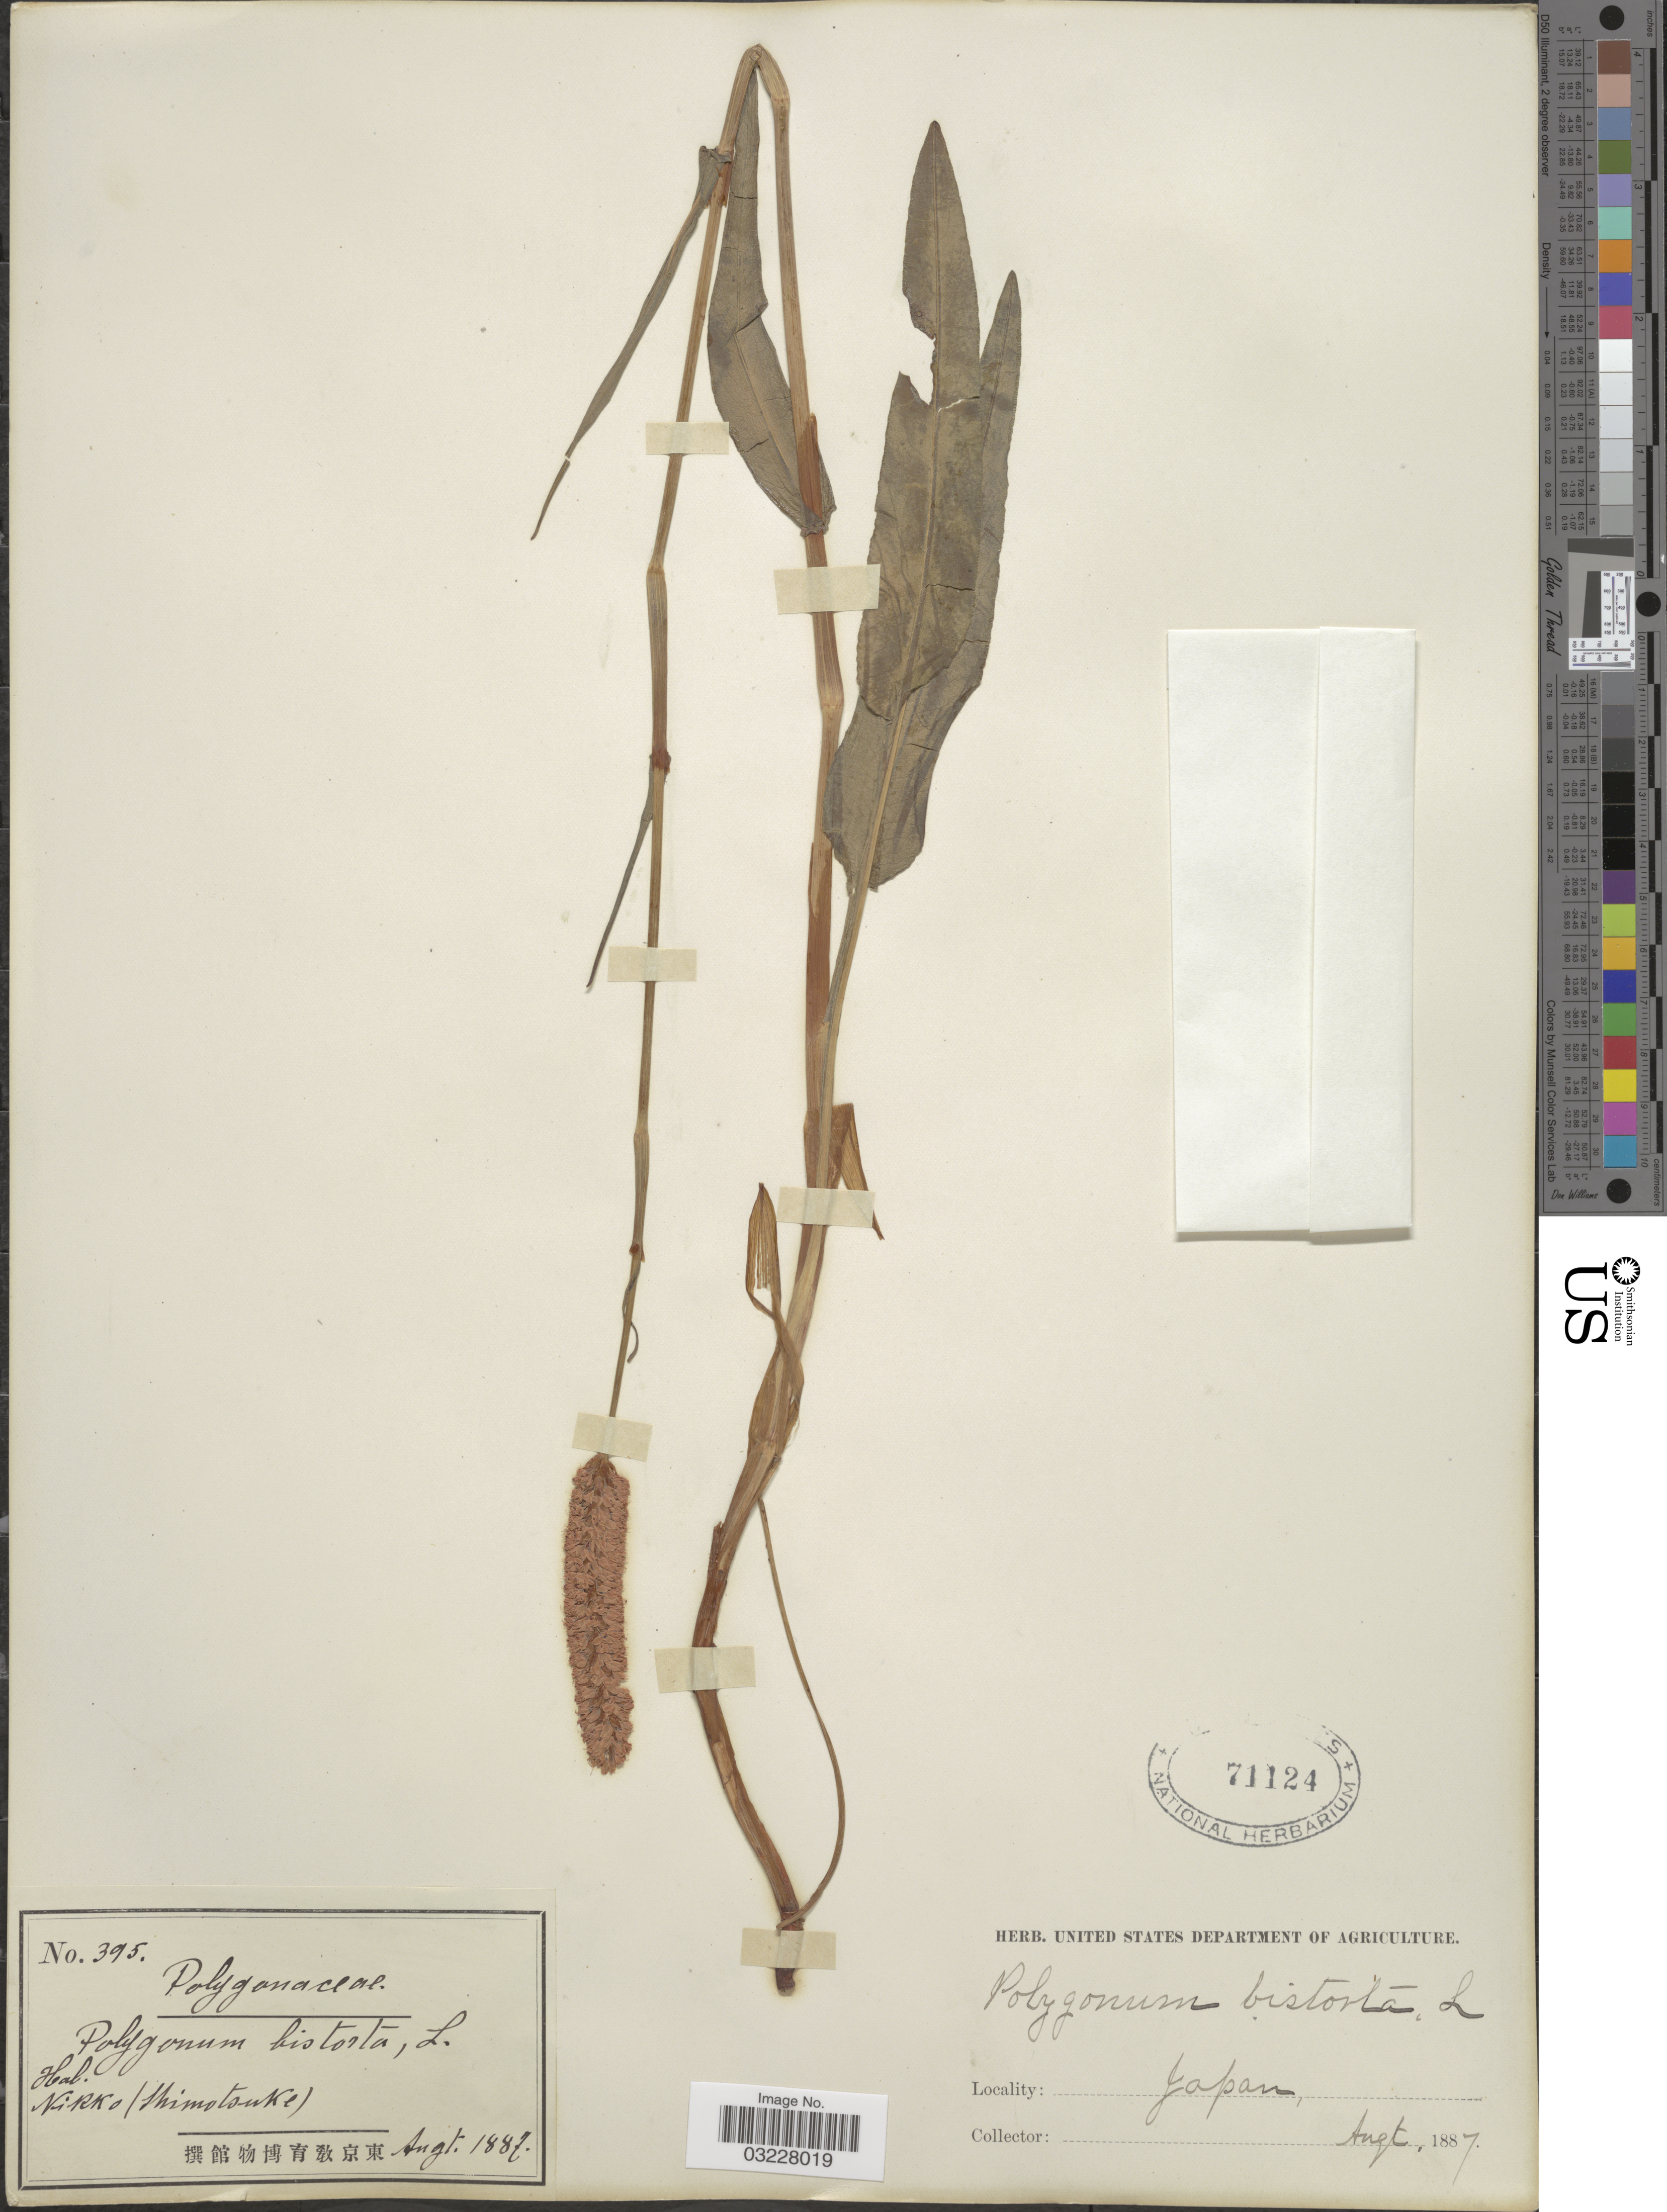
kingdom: Plantae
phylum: Tracheophyta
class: Magnoliopsida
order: Caryophyllales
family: Polygonaceae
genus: Bistorta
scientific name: Bistorta officinalis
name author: Delarbre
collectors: ex herb. U. S. Department of Agriculture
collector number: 395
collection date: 1887-08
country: Japan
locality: Nikko (Shimotsuke).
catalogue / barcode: US 71124